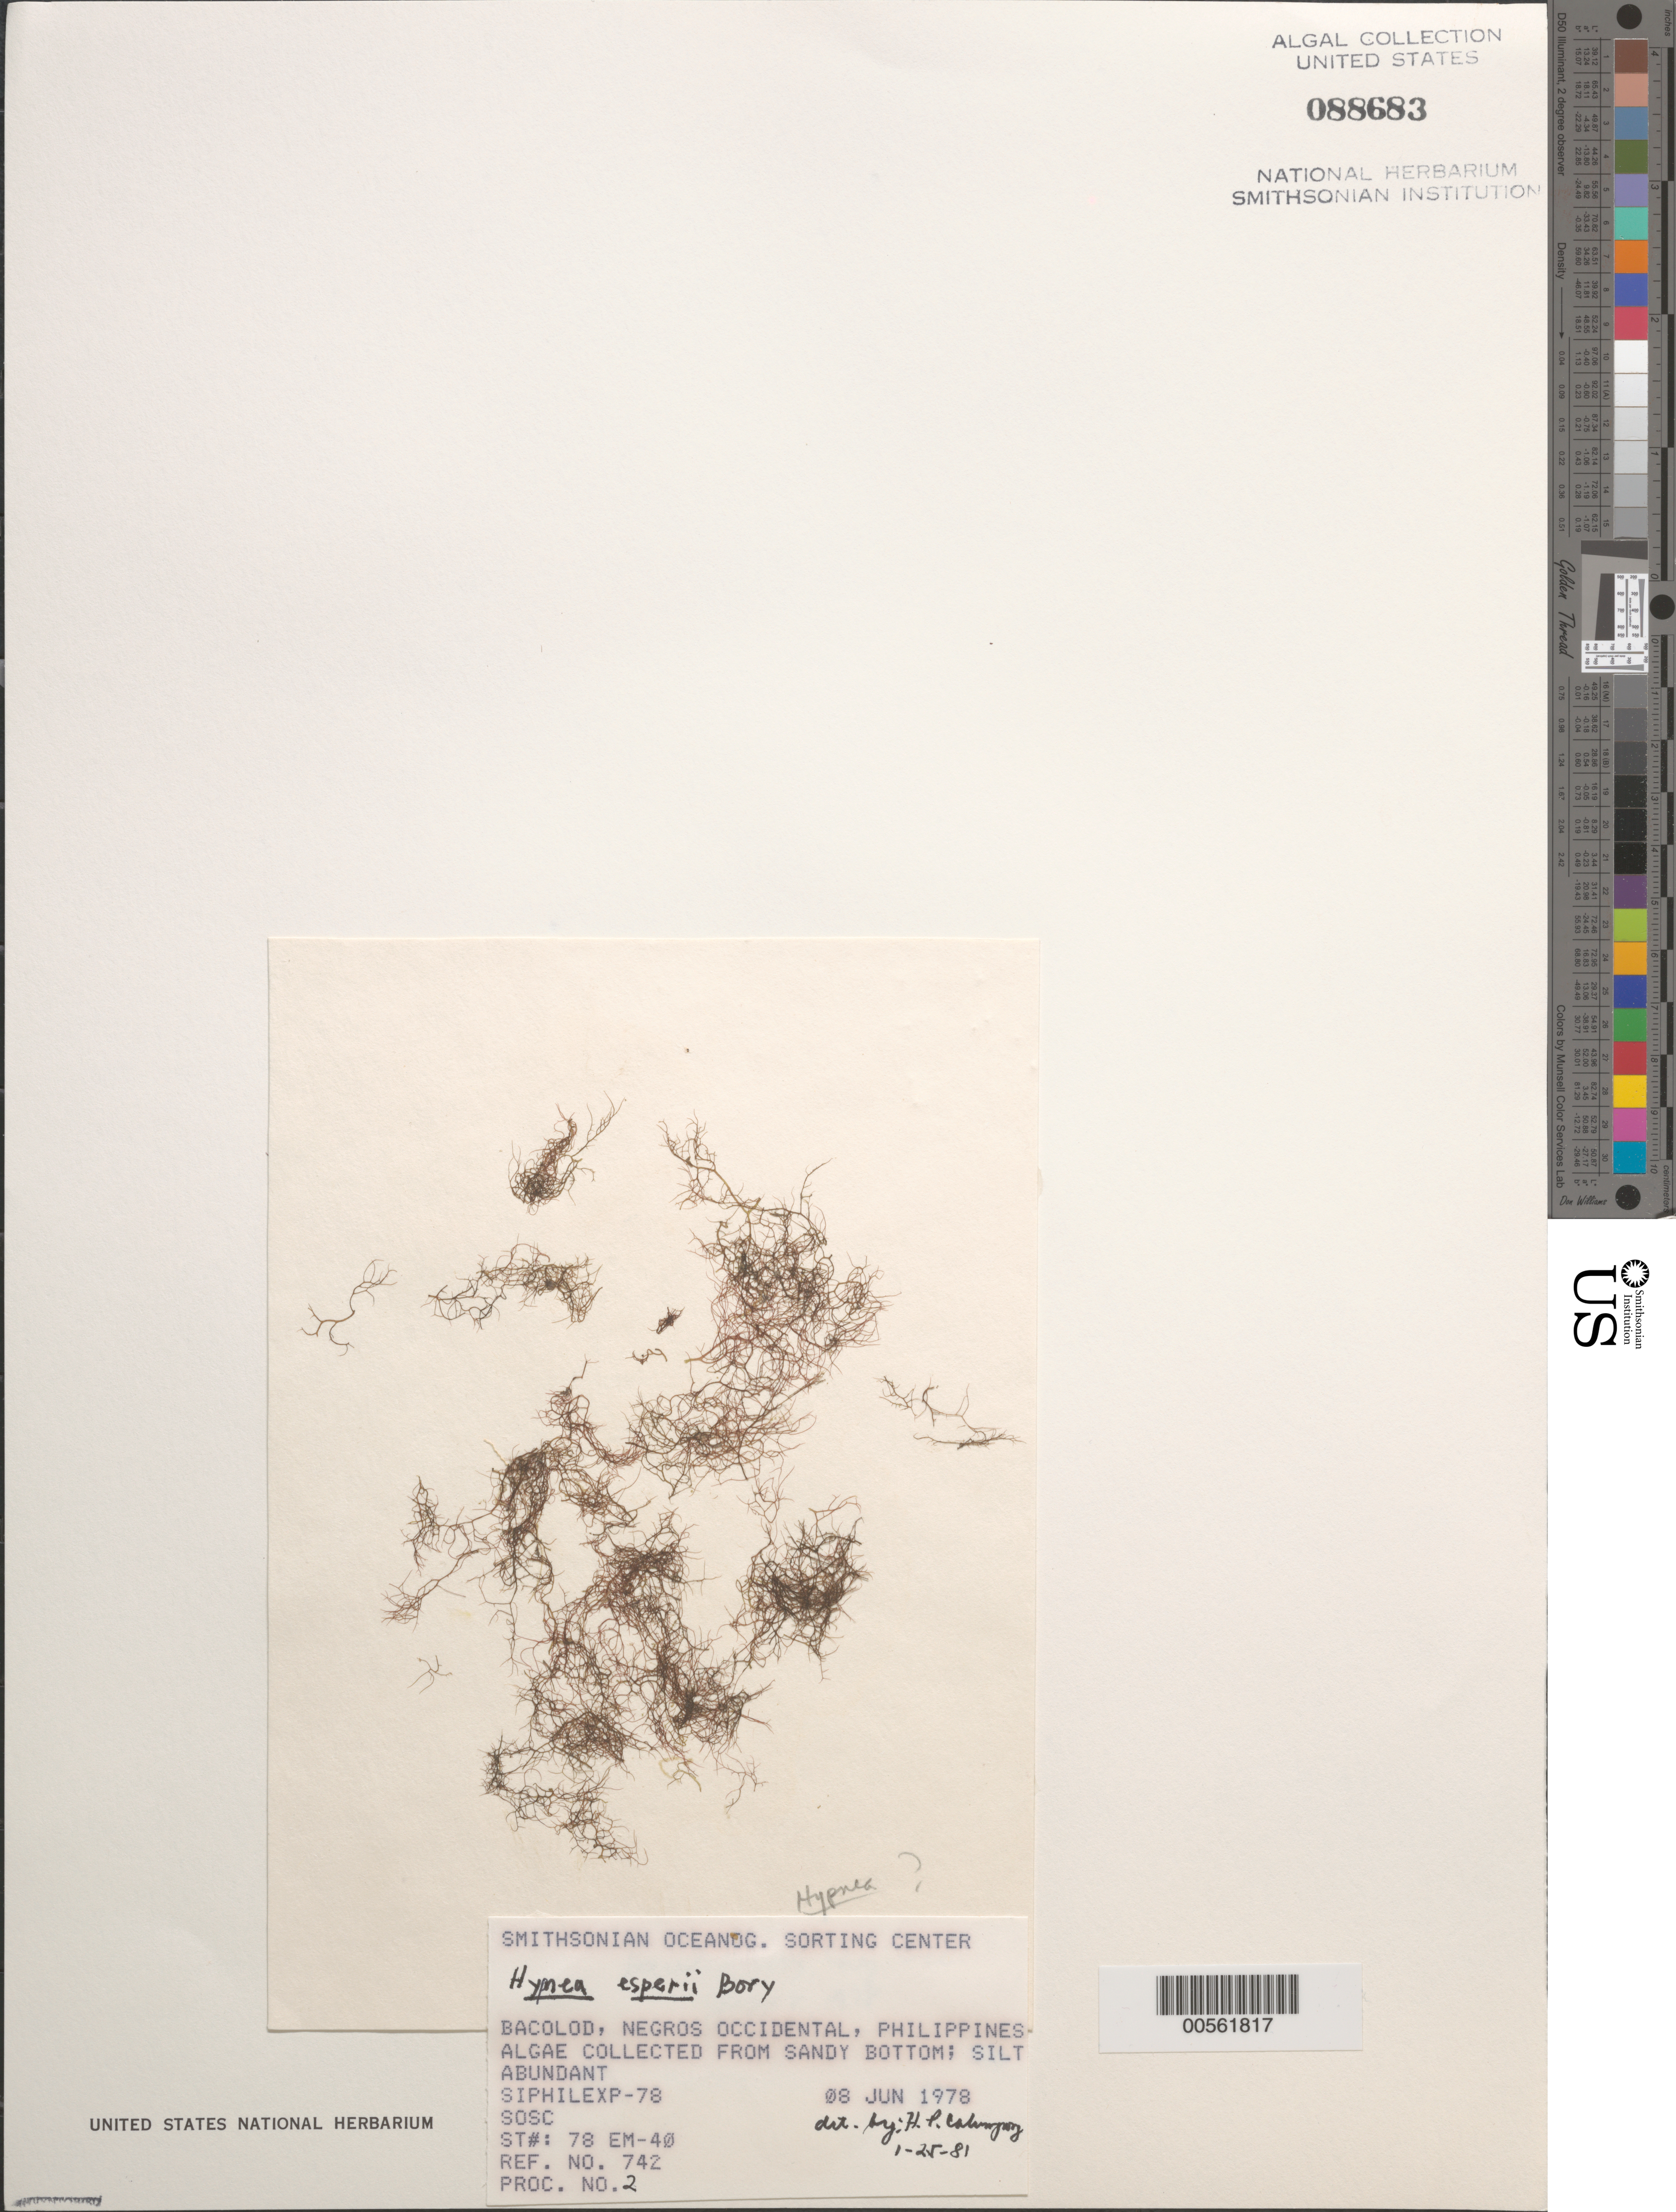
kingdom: Plantae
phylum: Rhodophyta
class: Florideophyceae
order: Gigartinales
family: Cystocloniaceae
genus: Hypnea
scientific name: Hypnea esperi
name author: Bory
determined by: Calumpong, H. P.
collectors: SOSC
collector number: Station 78 EM-40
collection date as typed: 08 Jun 1978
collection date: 1978-06-08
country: Philippines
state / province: Western Visayas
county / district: Negros Occidental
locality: Bacolod, negros occidental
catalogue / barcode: US 88683